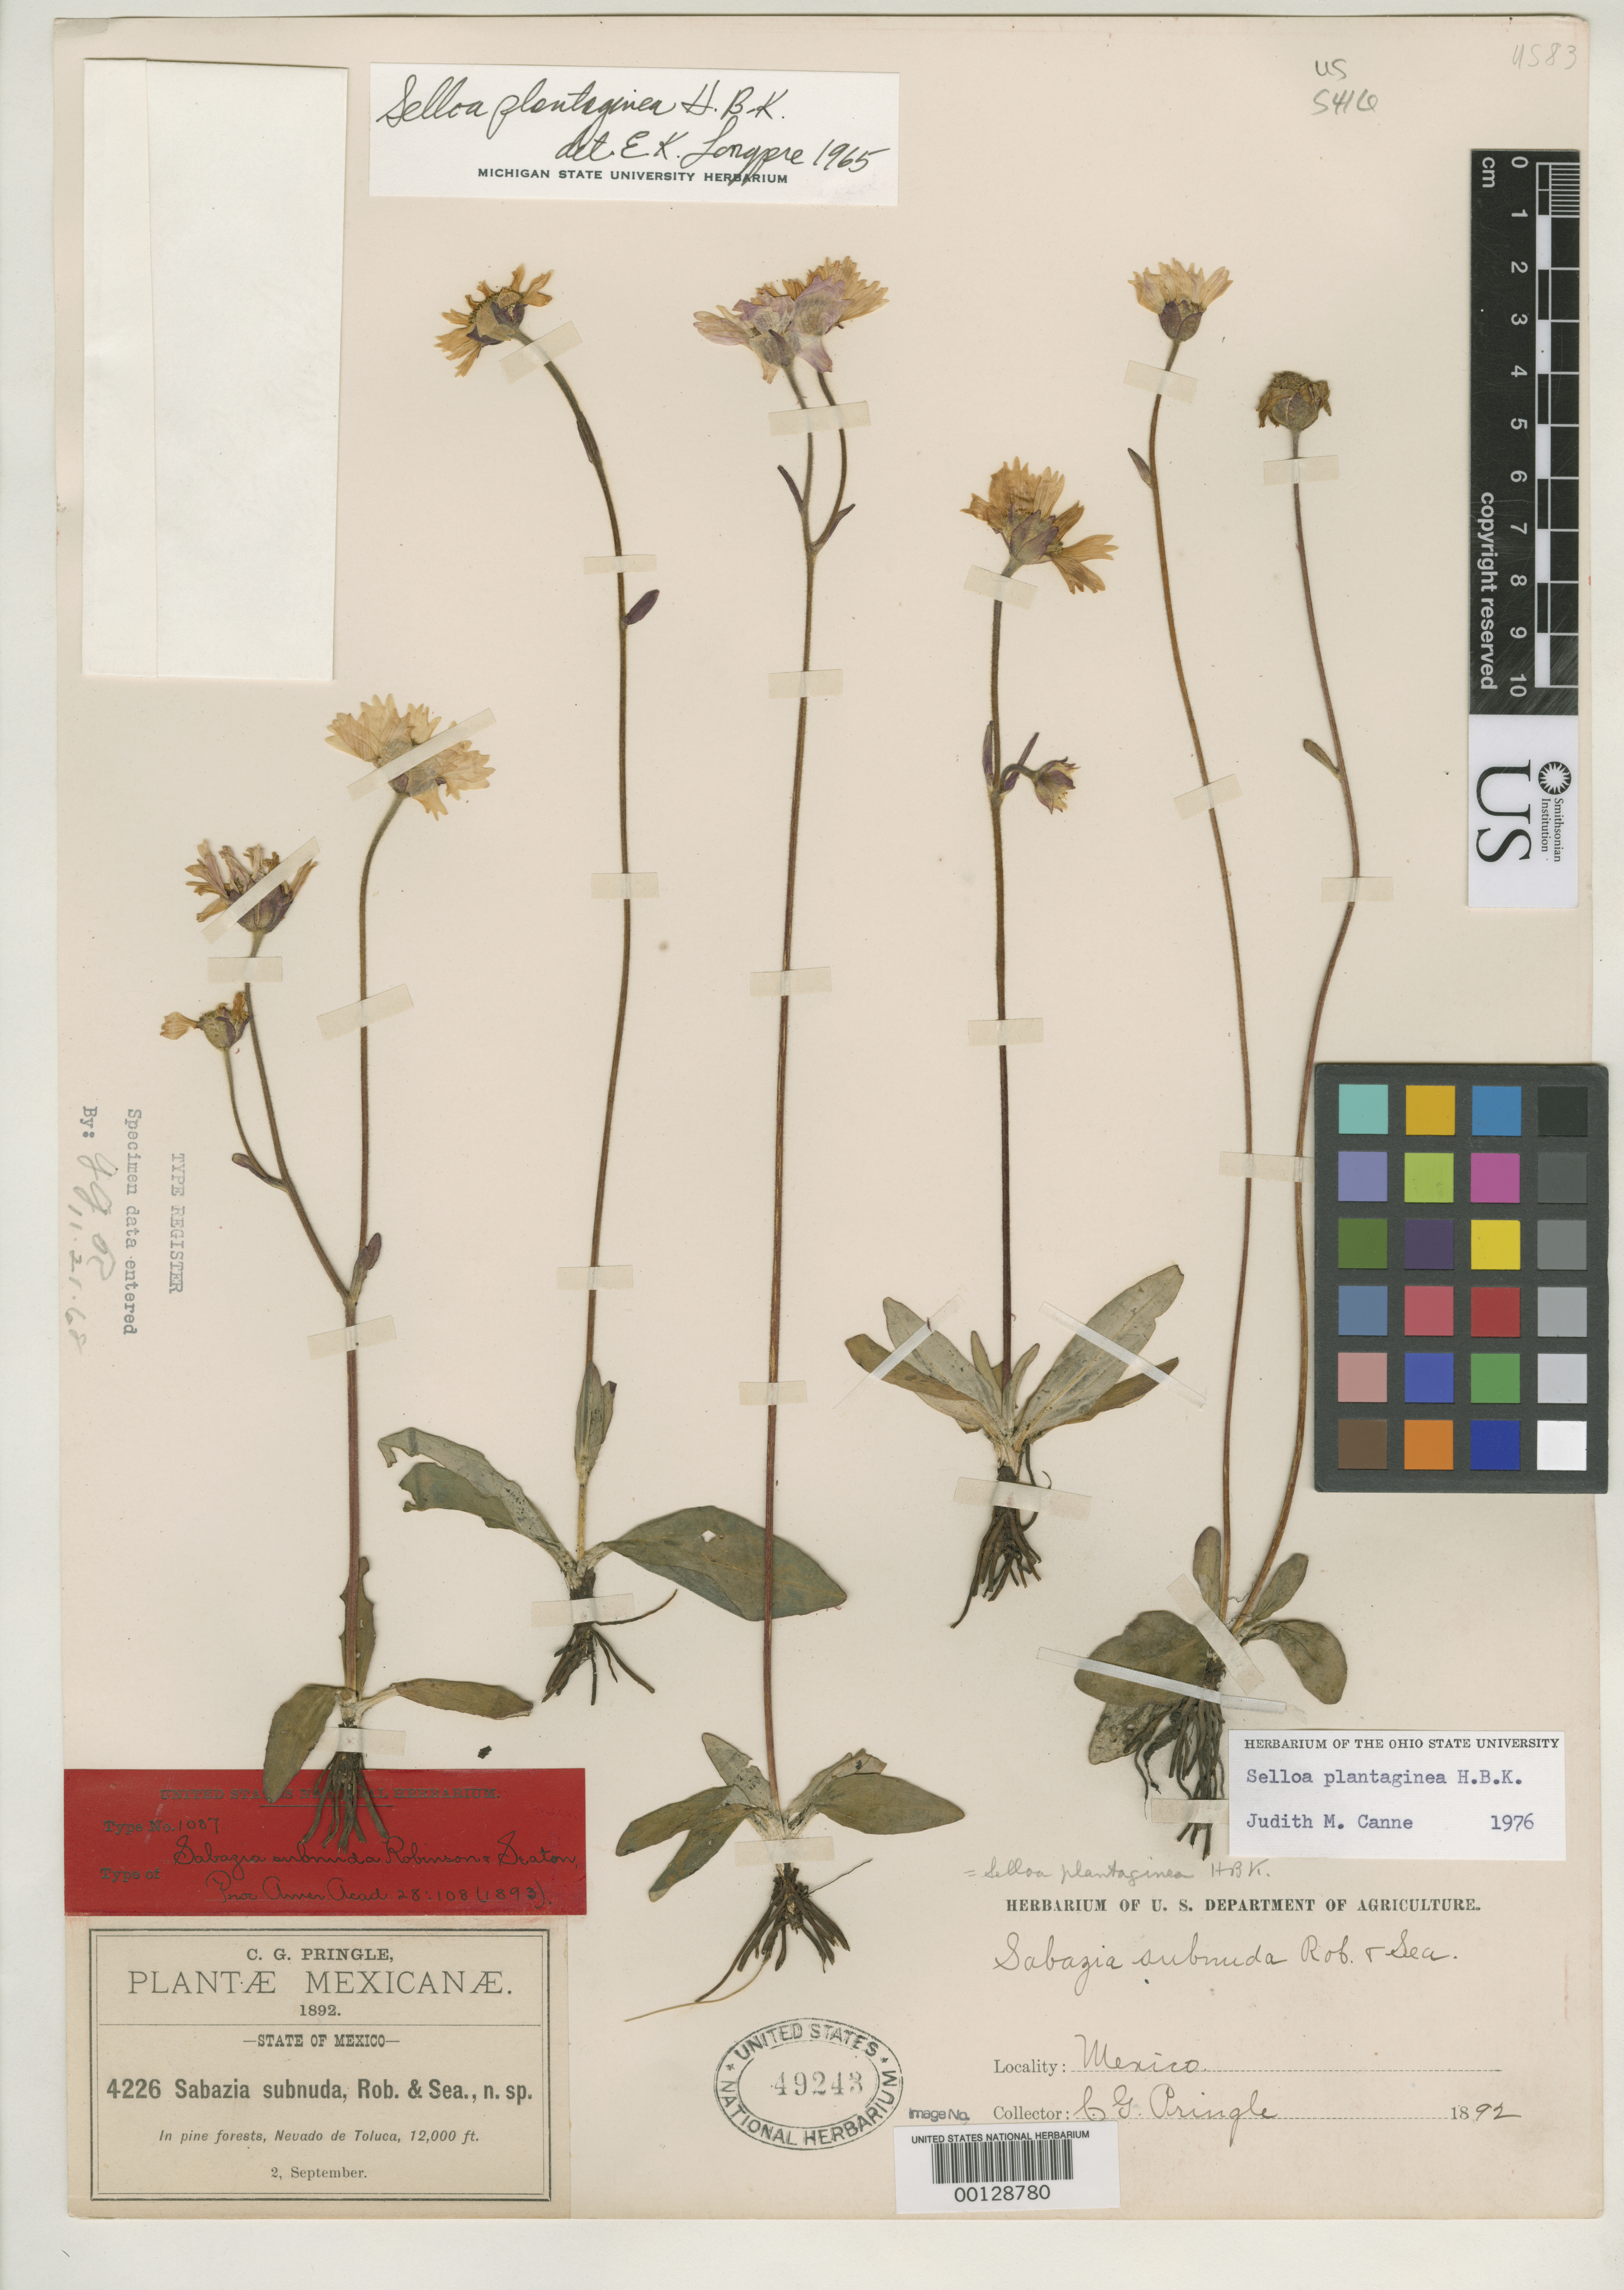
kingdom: Plantae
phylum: Tracheophyta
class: Magnoliopsida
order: Asterales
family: Asteraceae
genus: Sabazia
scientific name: Sabazia subnuda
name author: B.L. Rob. & Seaton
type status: Isotype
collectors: C. G. Pringle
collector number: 4226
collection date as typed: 02 Sep 1892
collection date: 1892-09-02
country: Mexico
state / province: México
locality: Nevado de Toluca.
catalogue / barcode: US 49243